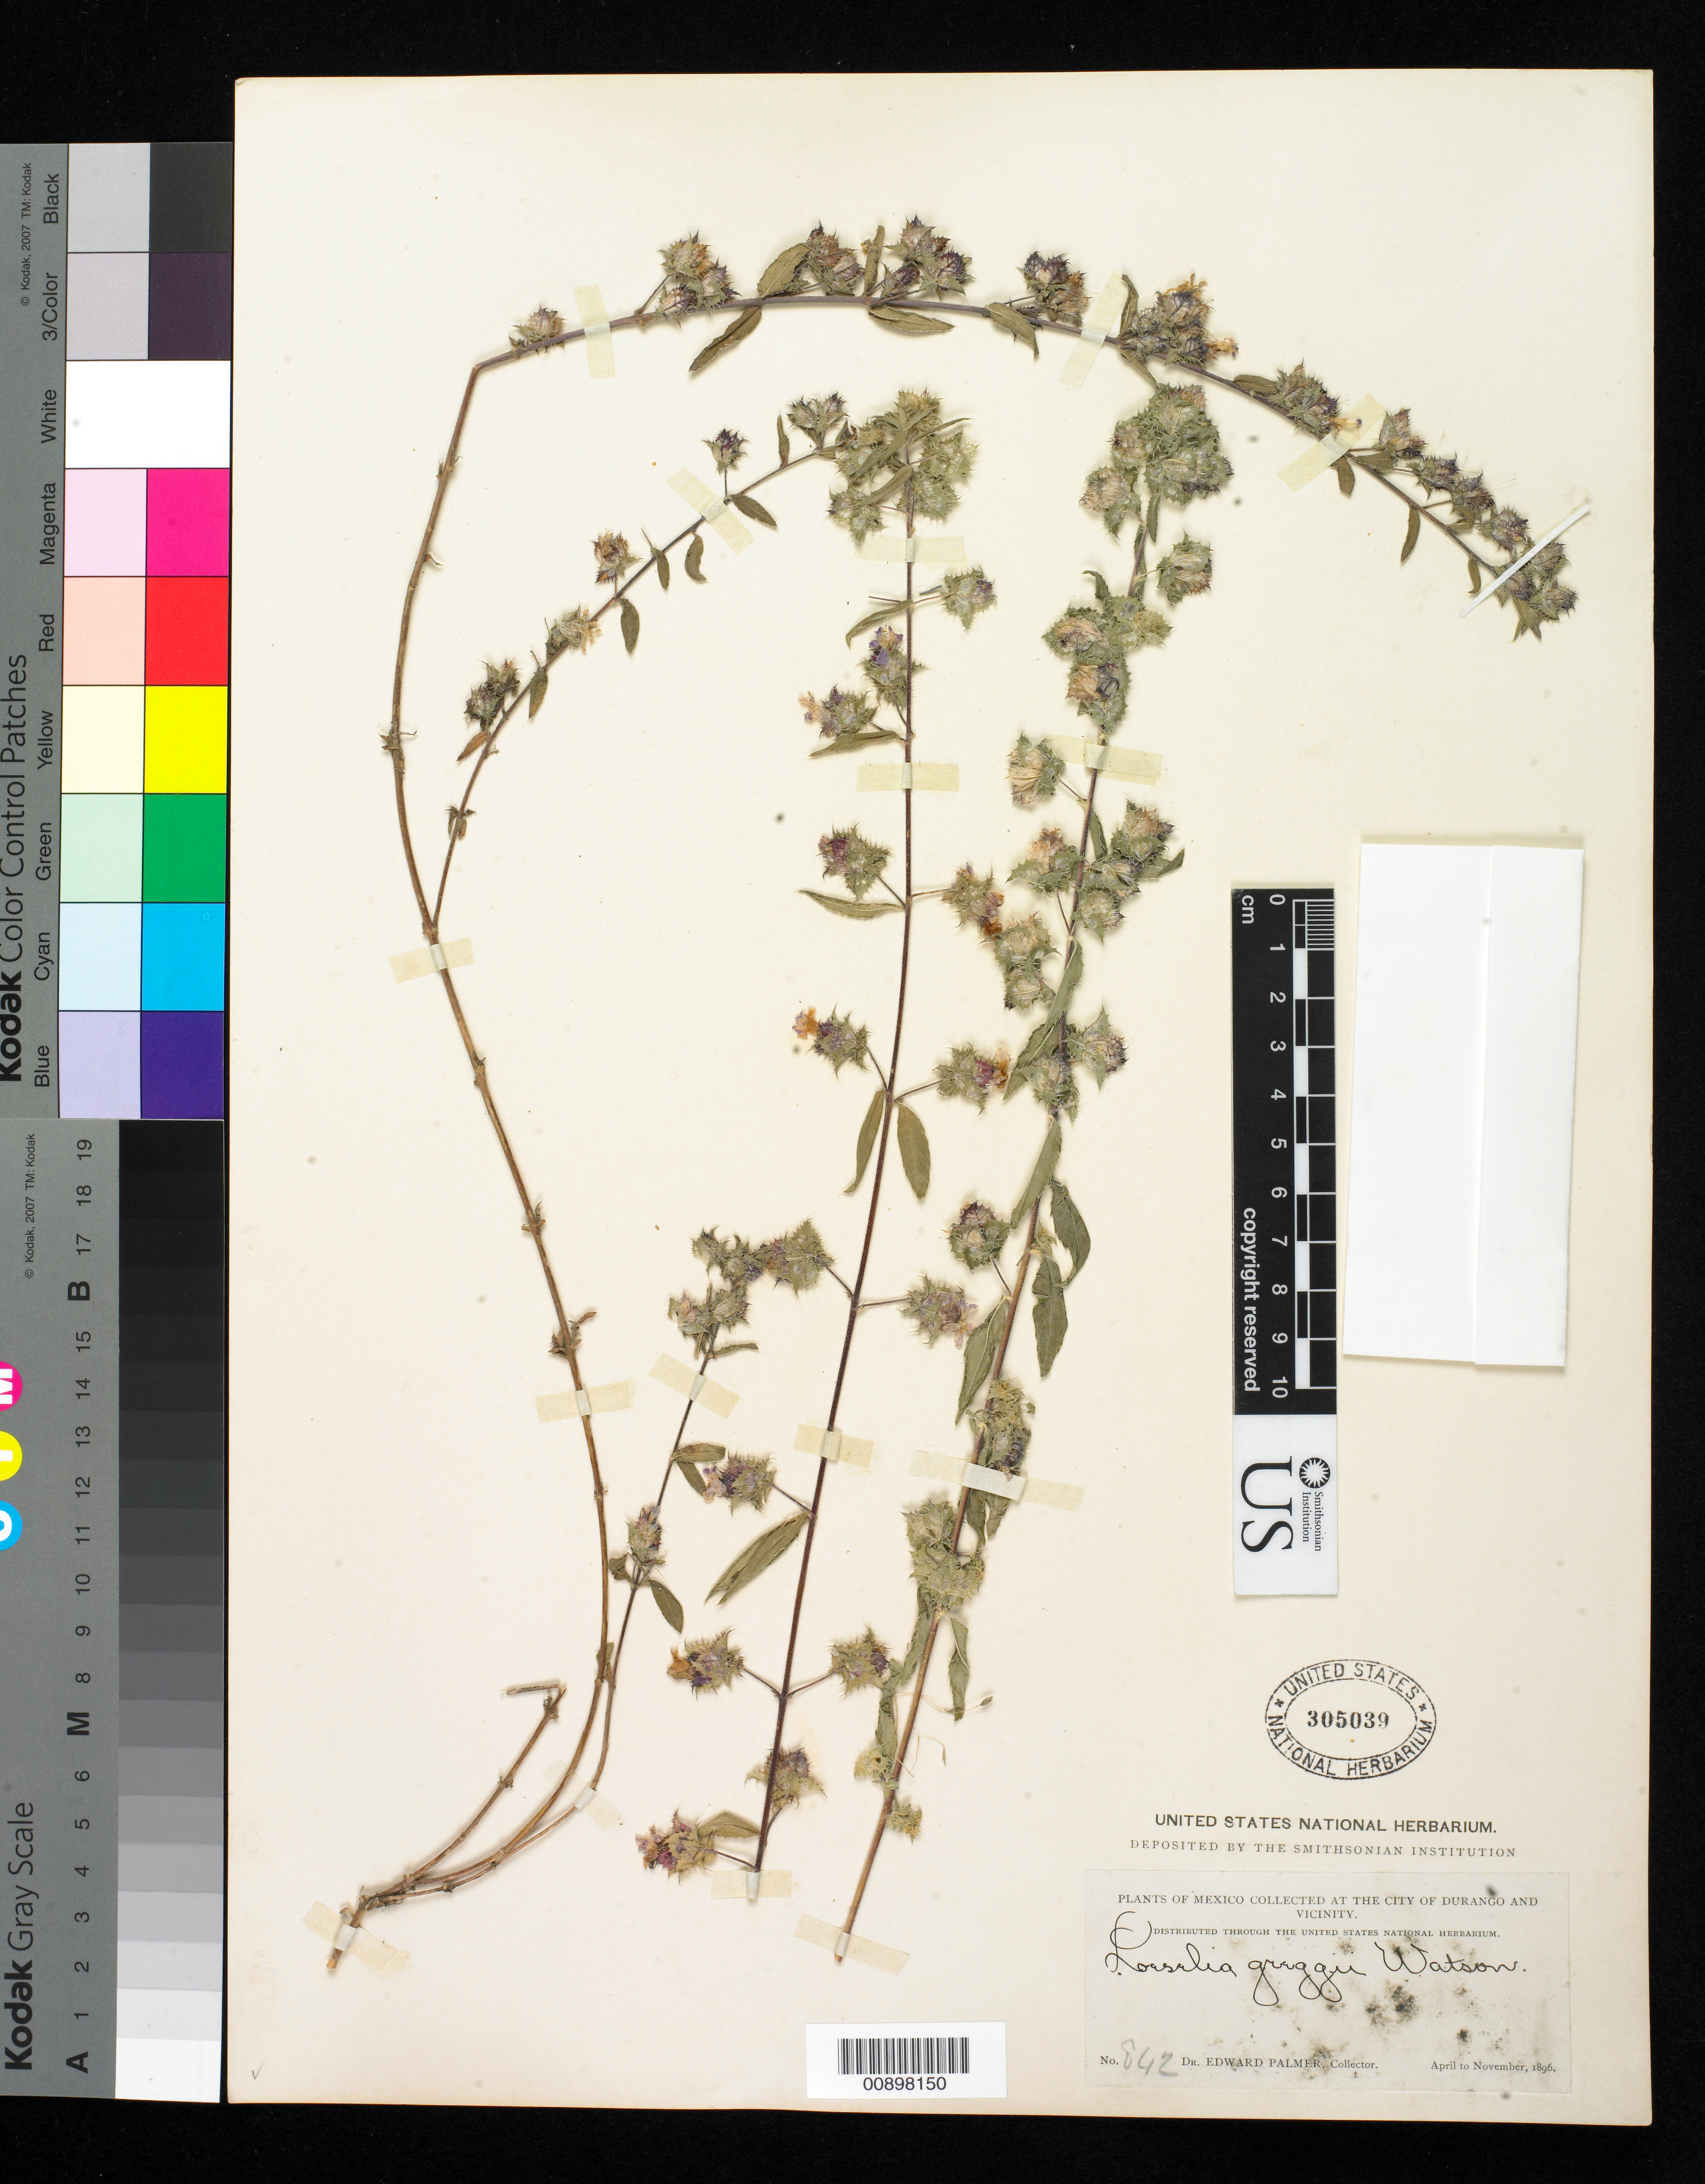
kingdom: Plantae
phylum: Tracheophyta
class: Magnoliopsida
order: Ericales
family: Polemoniaceae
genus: Loeselia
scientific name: Loeselia greggii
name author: S. Watson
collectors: E. Palmer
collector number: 842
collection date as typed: Apr 1896 to -- Nov 1896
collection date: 1896-04/1896-11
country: Mexico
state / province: Durango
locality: City of Durango and vicinity.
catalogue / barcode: US 305039